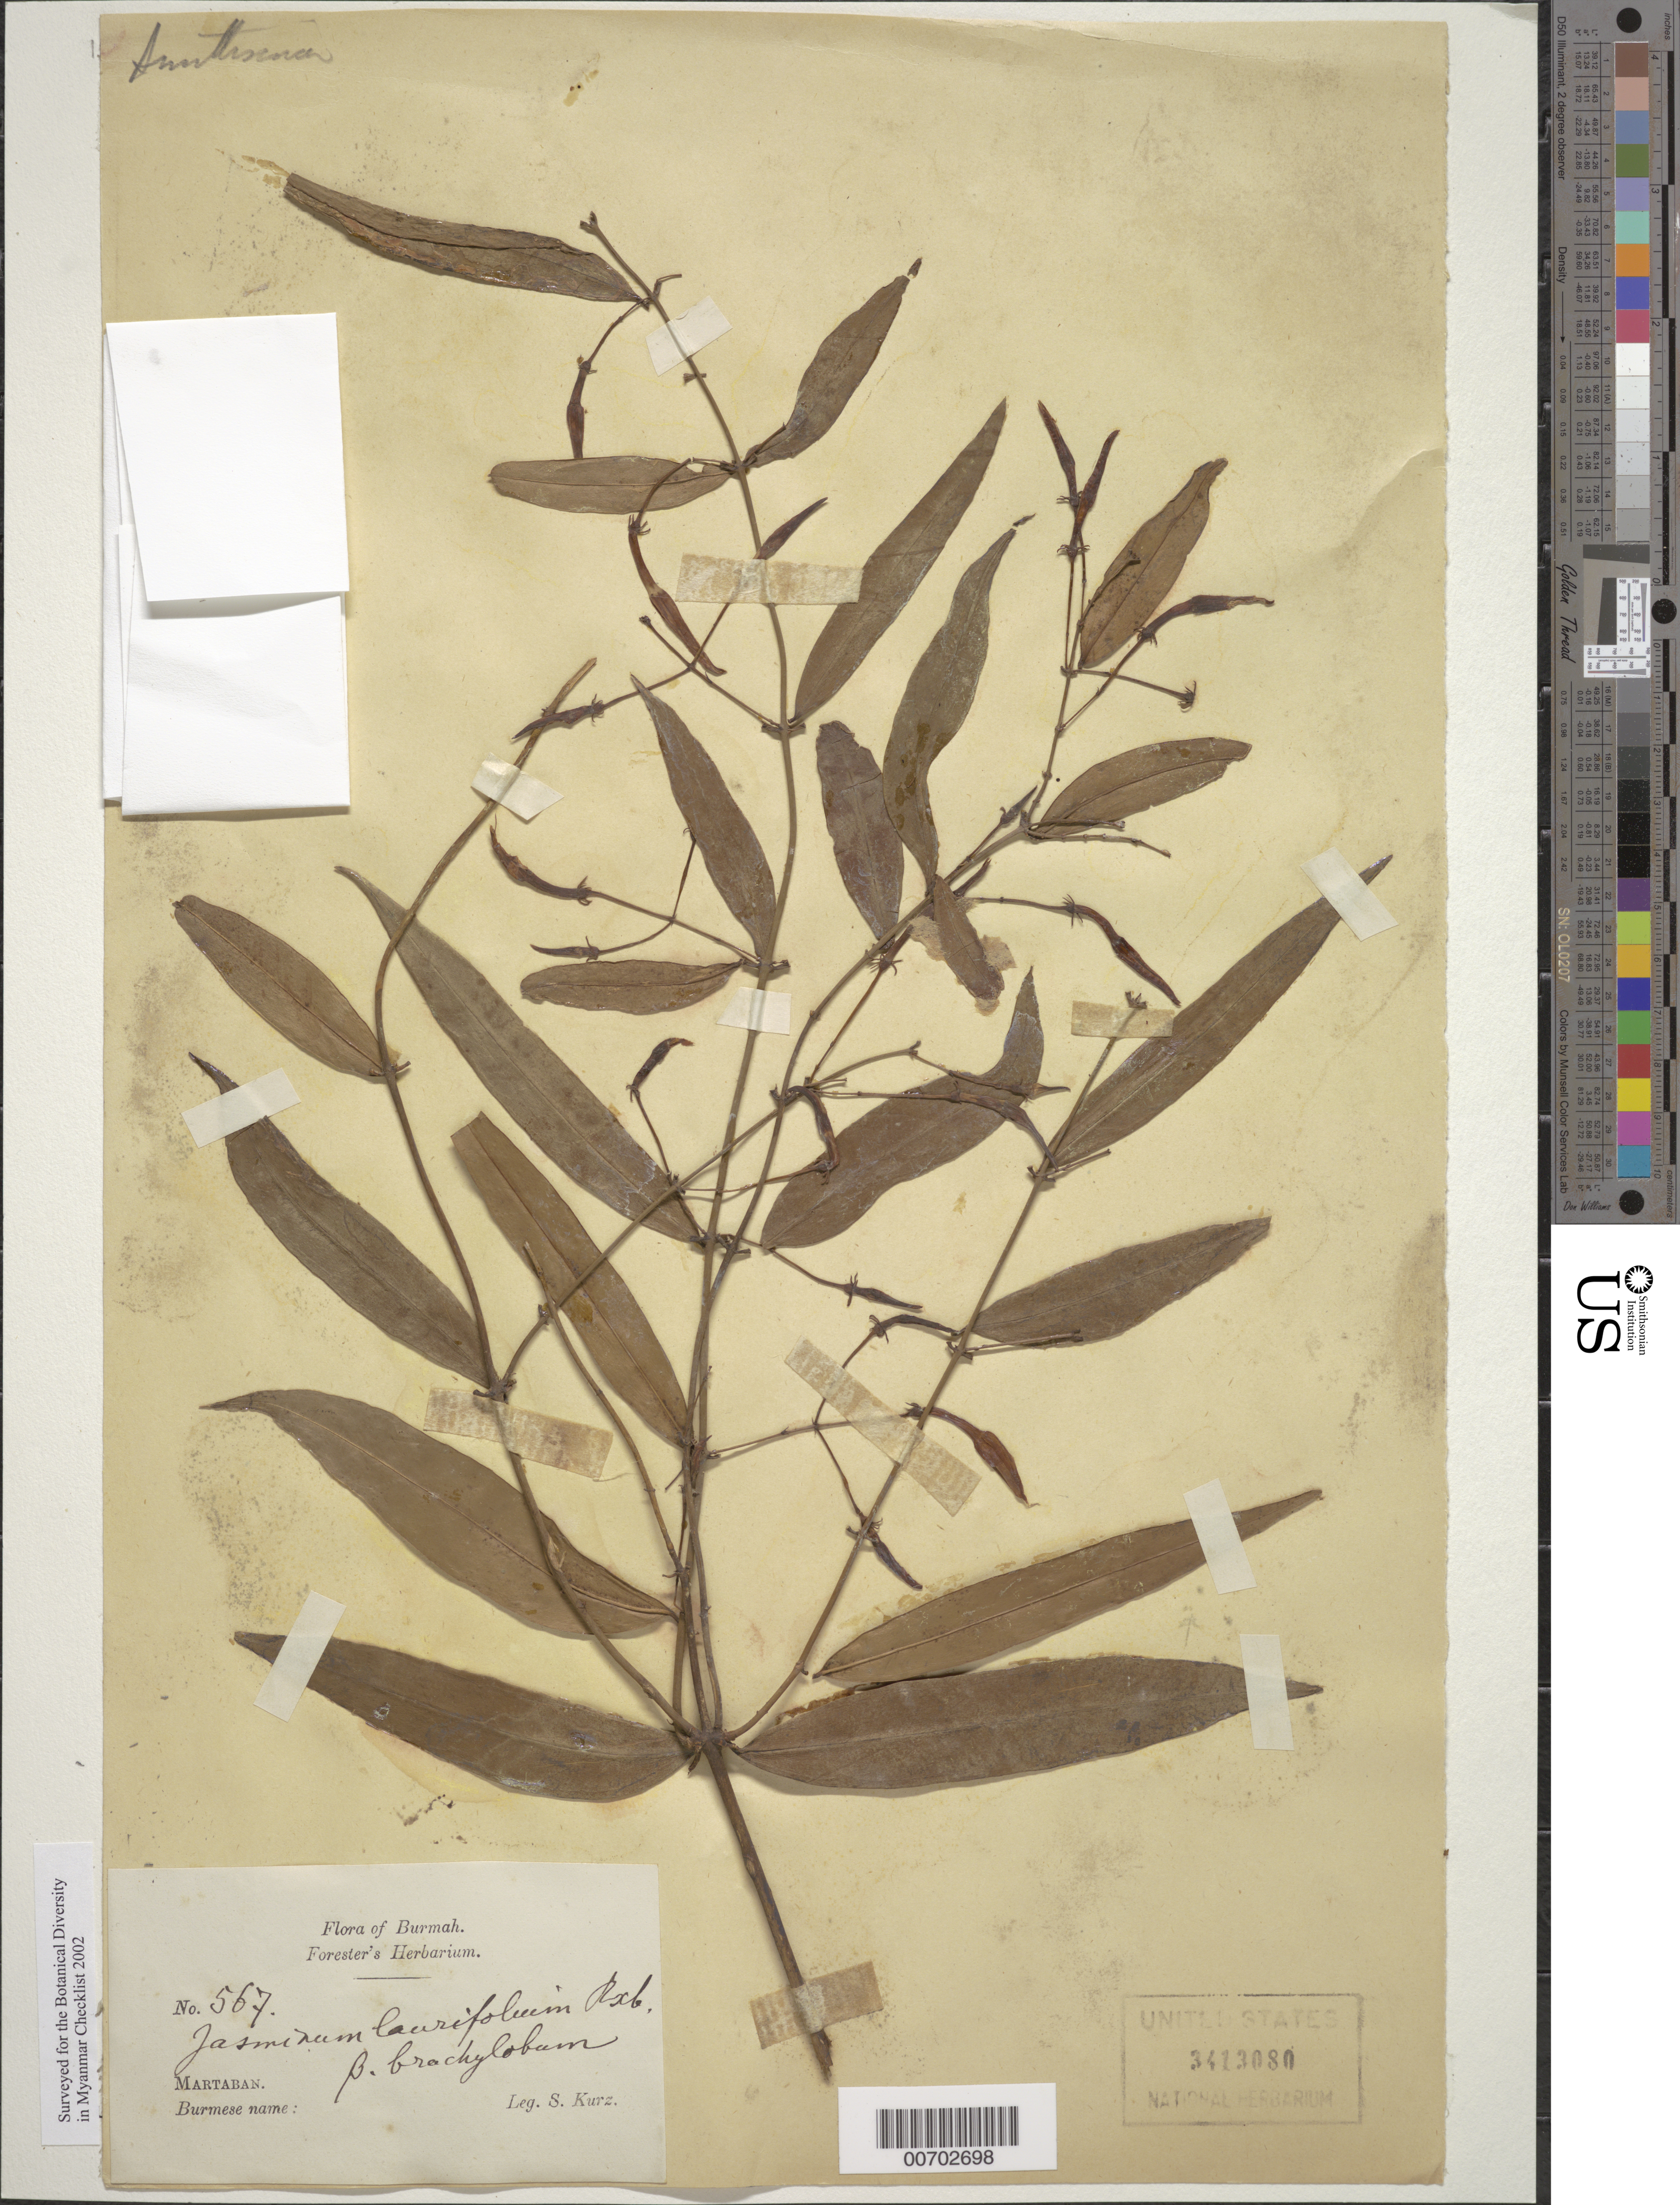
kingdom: Plantae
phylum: Tracheophyta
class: Magnoliopsida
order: Lamiales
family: Oleaceae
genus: Jasminum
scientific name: Jasminum laurifolium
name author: Roxb.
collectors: S. Kurz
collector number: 567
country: Myanmar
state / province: Mon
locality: Martaban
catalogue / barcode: US 3413080